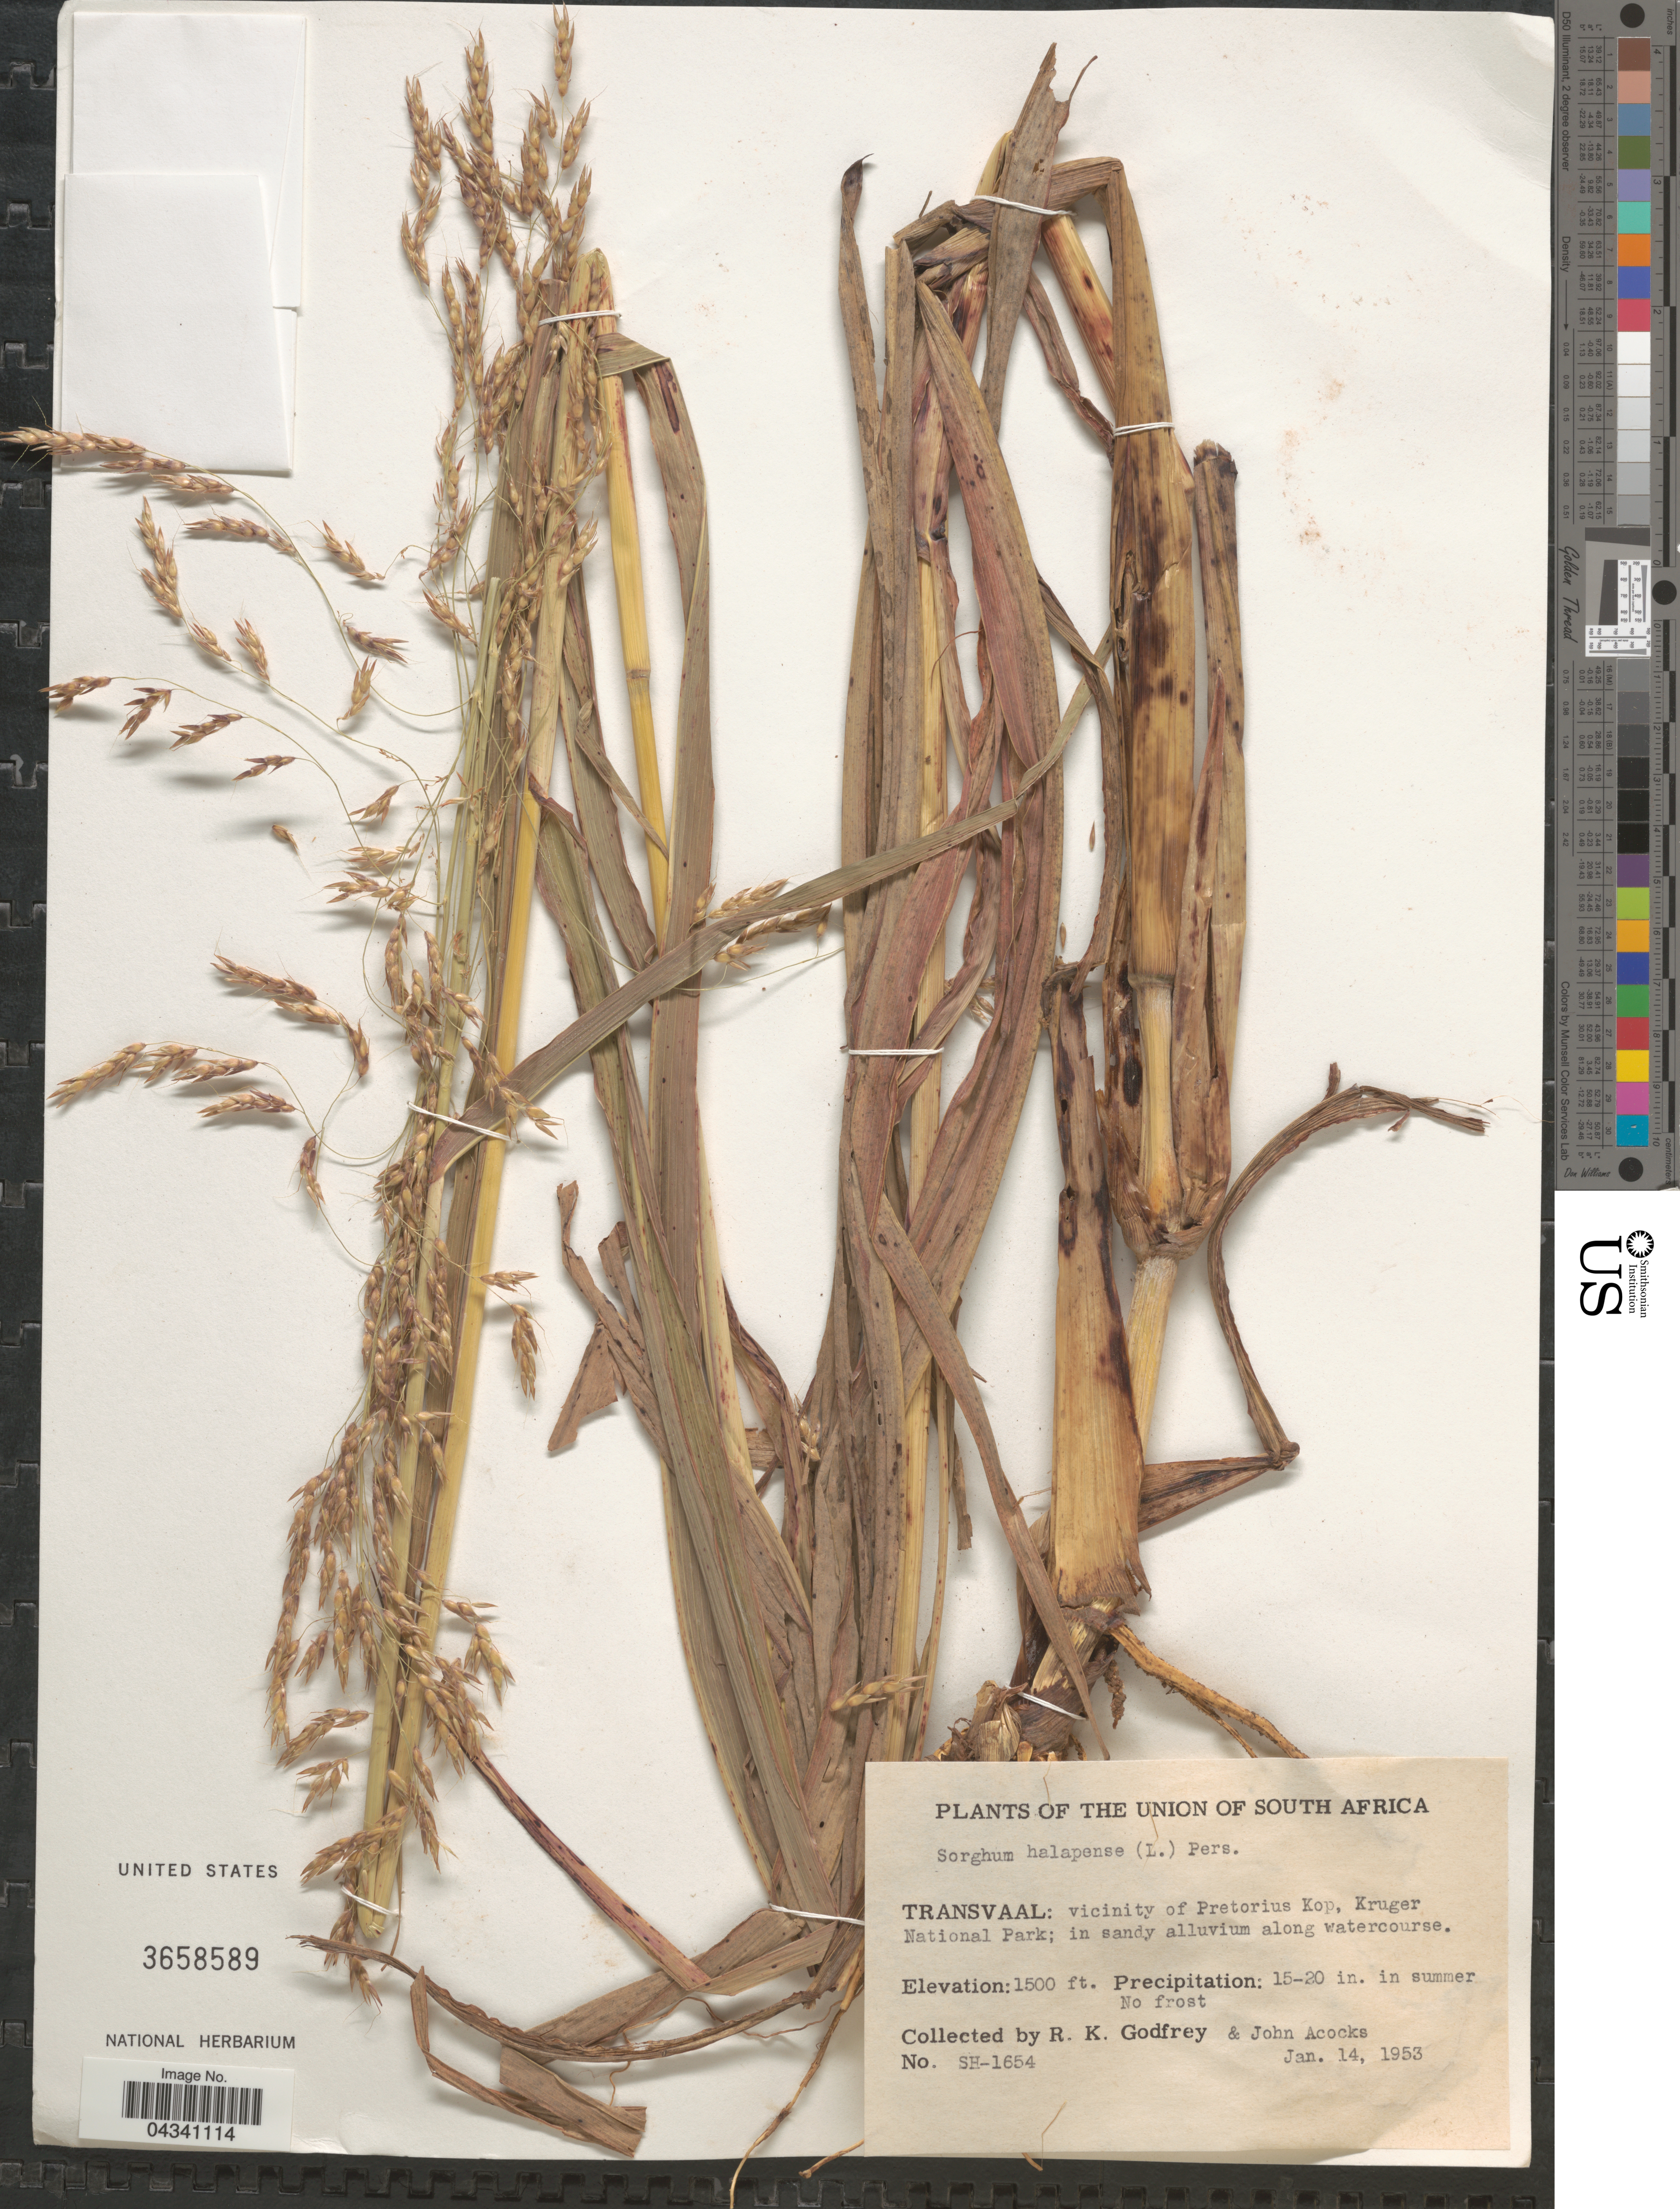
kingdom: Plantae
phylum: Tracheophyta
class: Liliopsida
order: Poales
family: Poaceae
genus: Sorghum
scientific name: Sorghum halepense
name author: (L.) Pers.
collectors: R. K. Godfrey & J. P. Acocks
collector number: SH-1654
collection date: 1953-01-14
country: South Africa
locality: Union of South Africa. Transvaal: vicinity of Pretorius Kop, Kruger National Park; in sandy alluvium along watercourse.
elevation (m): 457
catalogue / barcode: US 3658589